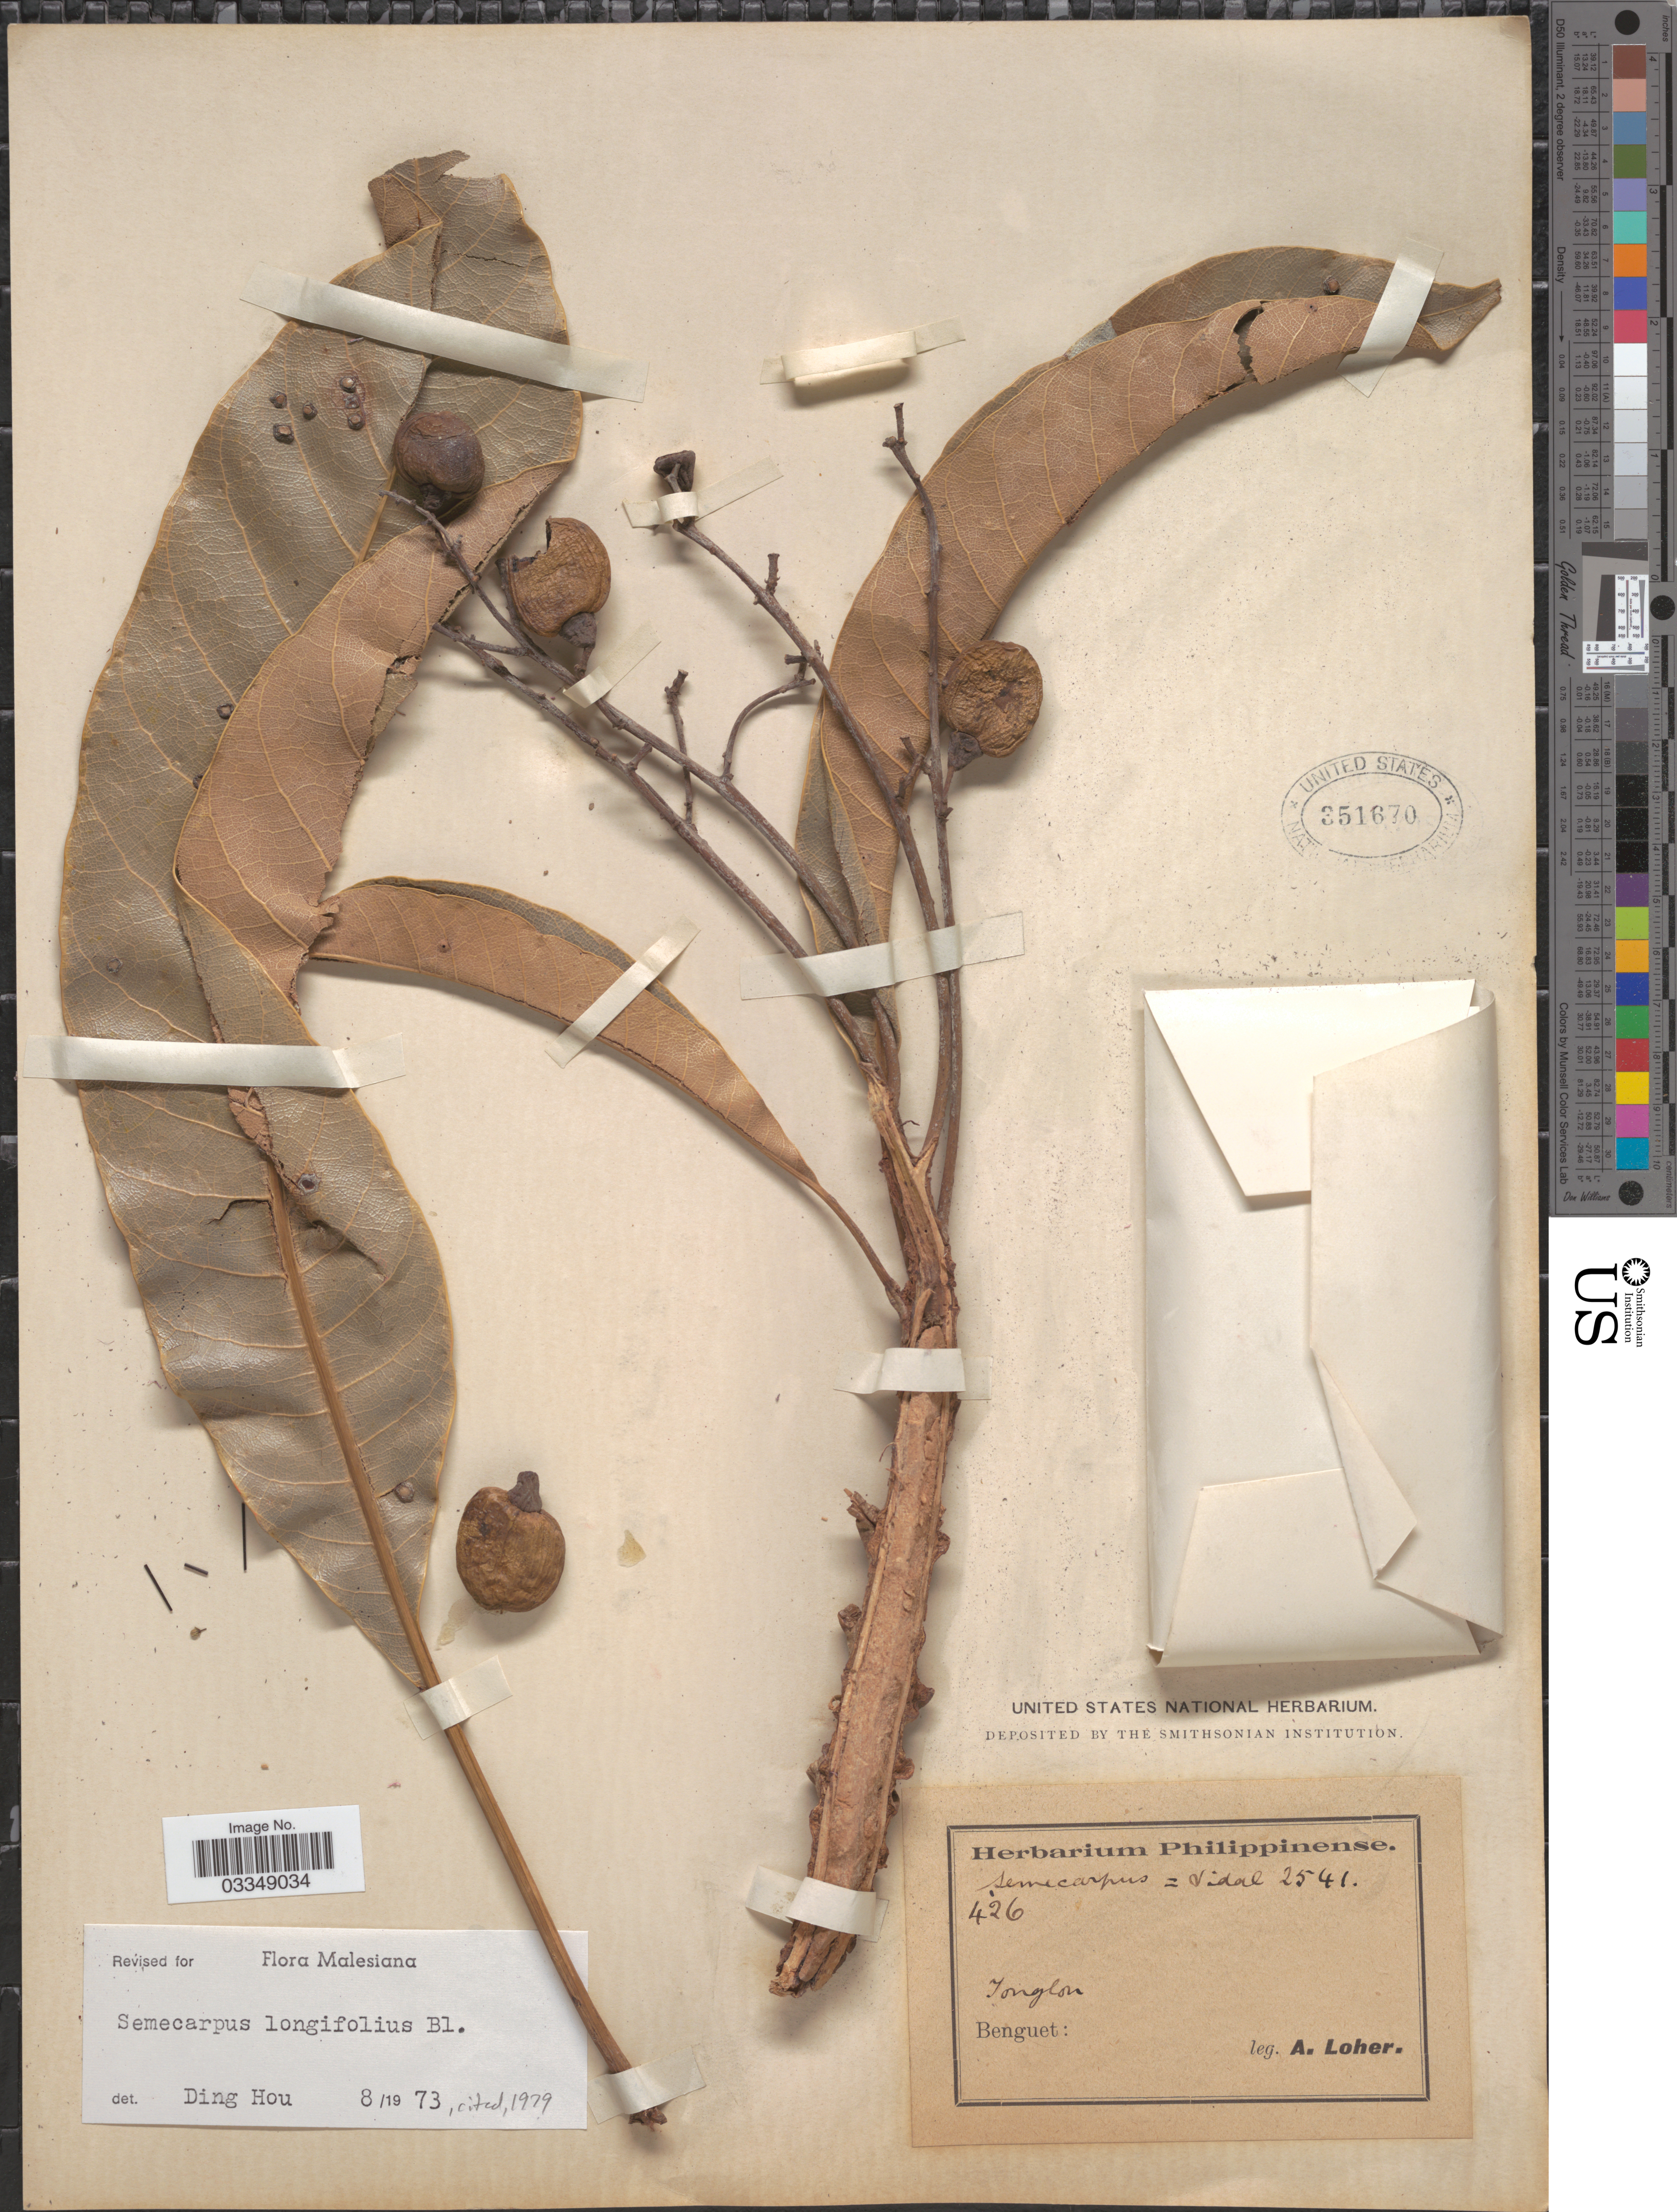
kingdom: Plantae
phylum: Tracheophyta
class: Magnoliopsida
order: Sapindales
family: Anacardiaceae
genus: Semecarpus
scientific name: Semecarpus longifolius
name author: Blume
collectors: A. Loher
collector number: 426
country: Philippines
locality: Tonglon. Benguet.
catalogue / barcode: US 351670